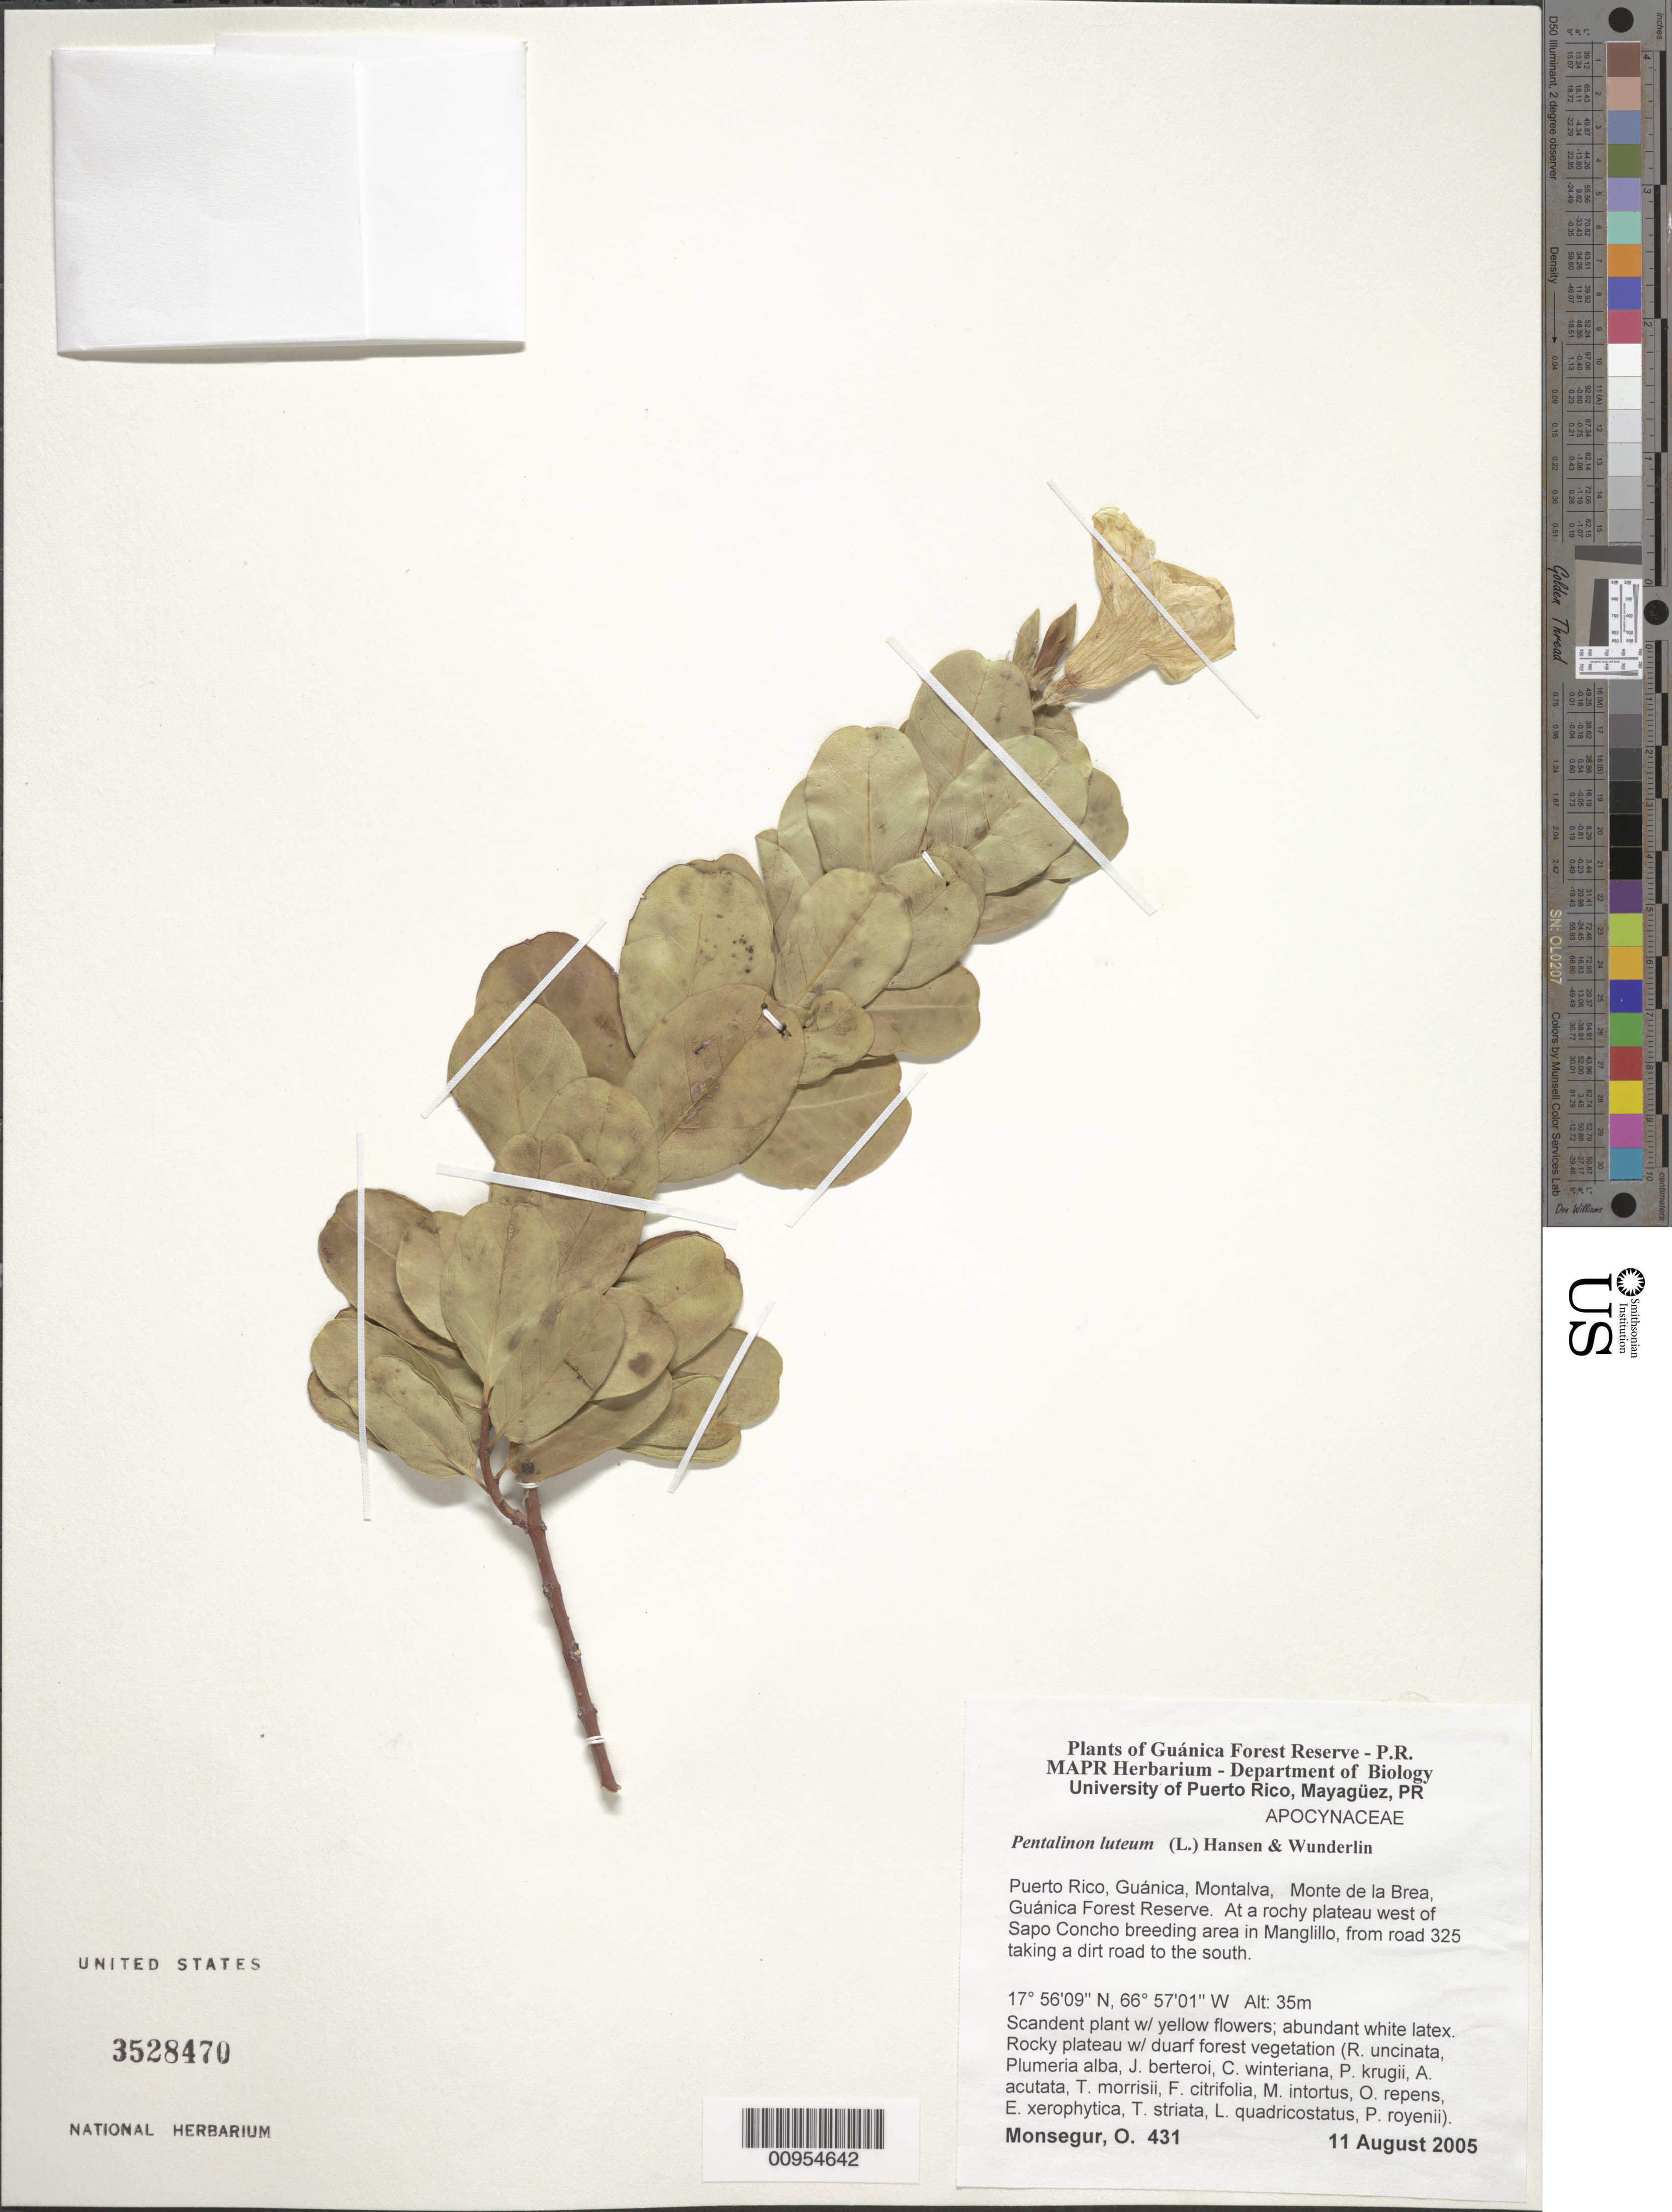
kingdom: Plantae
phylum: Tracheophyta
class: Magnoliopsida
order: Gentianales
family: Apocynaceae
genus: Pentalinon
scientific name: Pentalinon luteum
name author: (L.) B.F. Hansen & Wunderlin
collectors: O. Monsegur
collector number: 431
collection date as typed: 11 Aug 2005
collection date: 2005-08-11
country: Puerto Rico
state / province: Guánica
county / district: Montalva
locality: Guánica Forest Reserve. Monte de la Brea, at a rocky plateau west of Sapo Concho breeding area in Manglillo, from road 325 taking a dirt road to the south.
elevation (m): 35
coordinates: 17.56089, 66.57007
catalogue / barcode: US 3528470